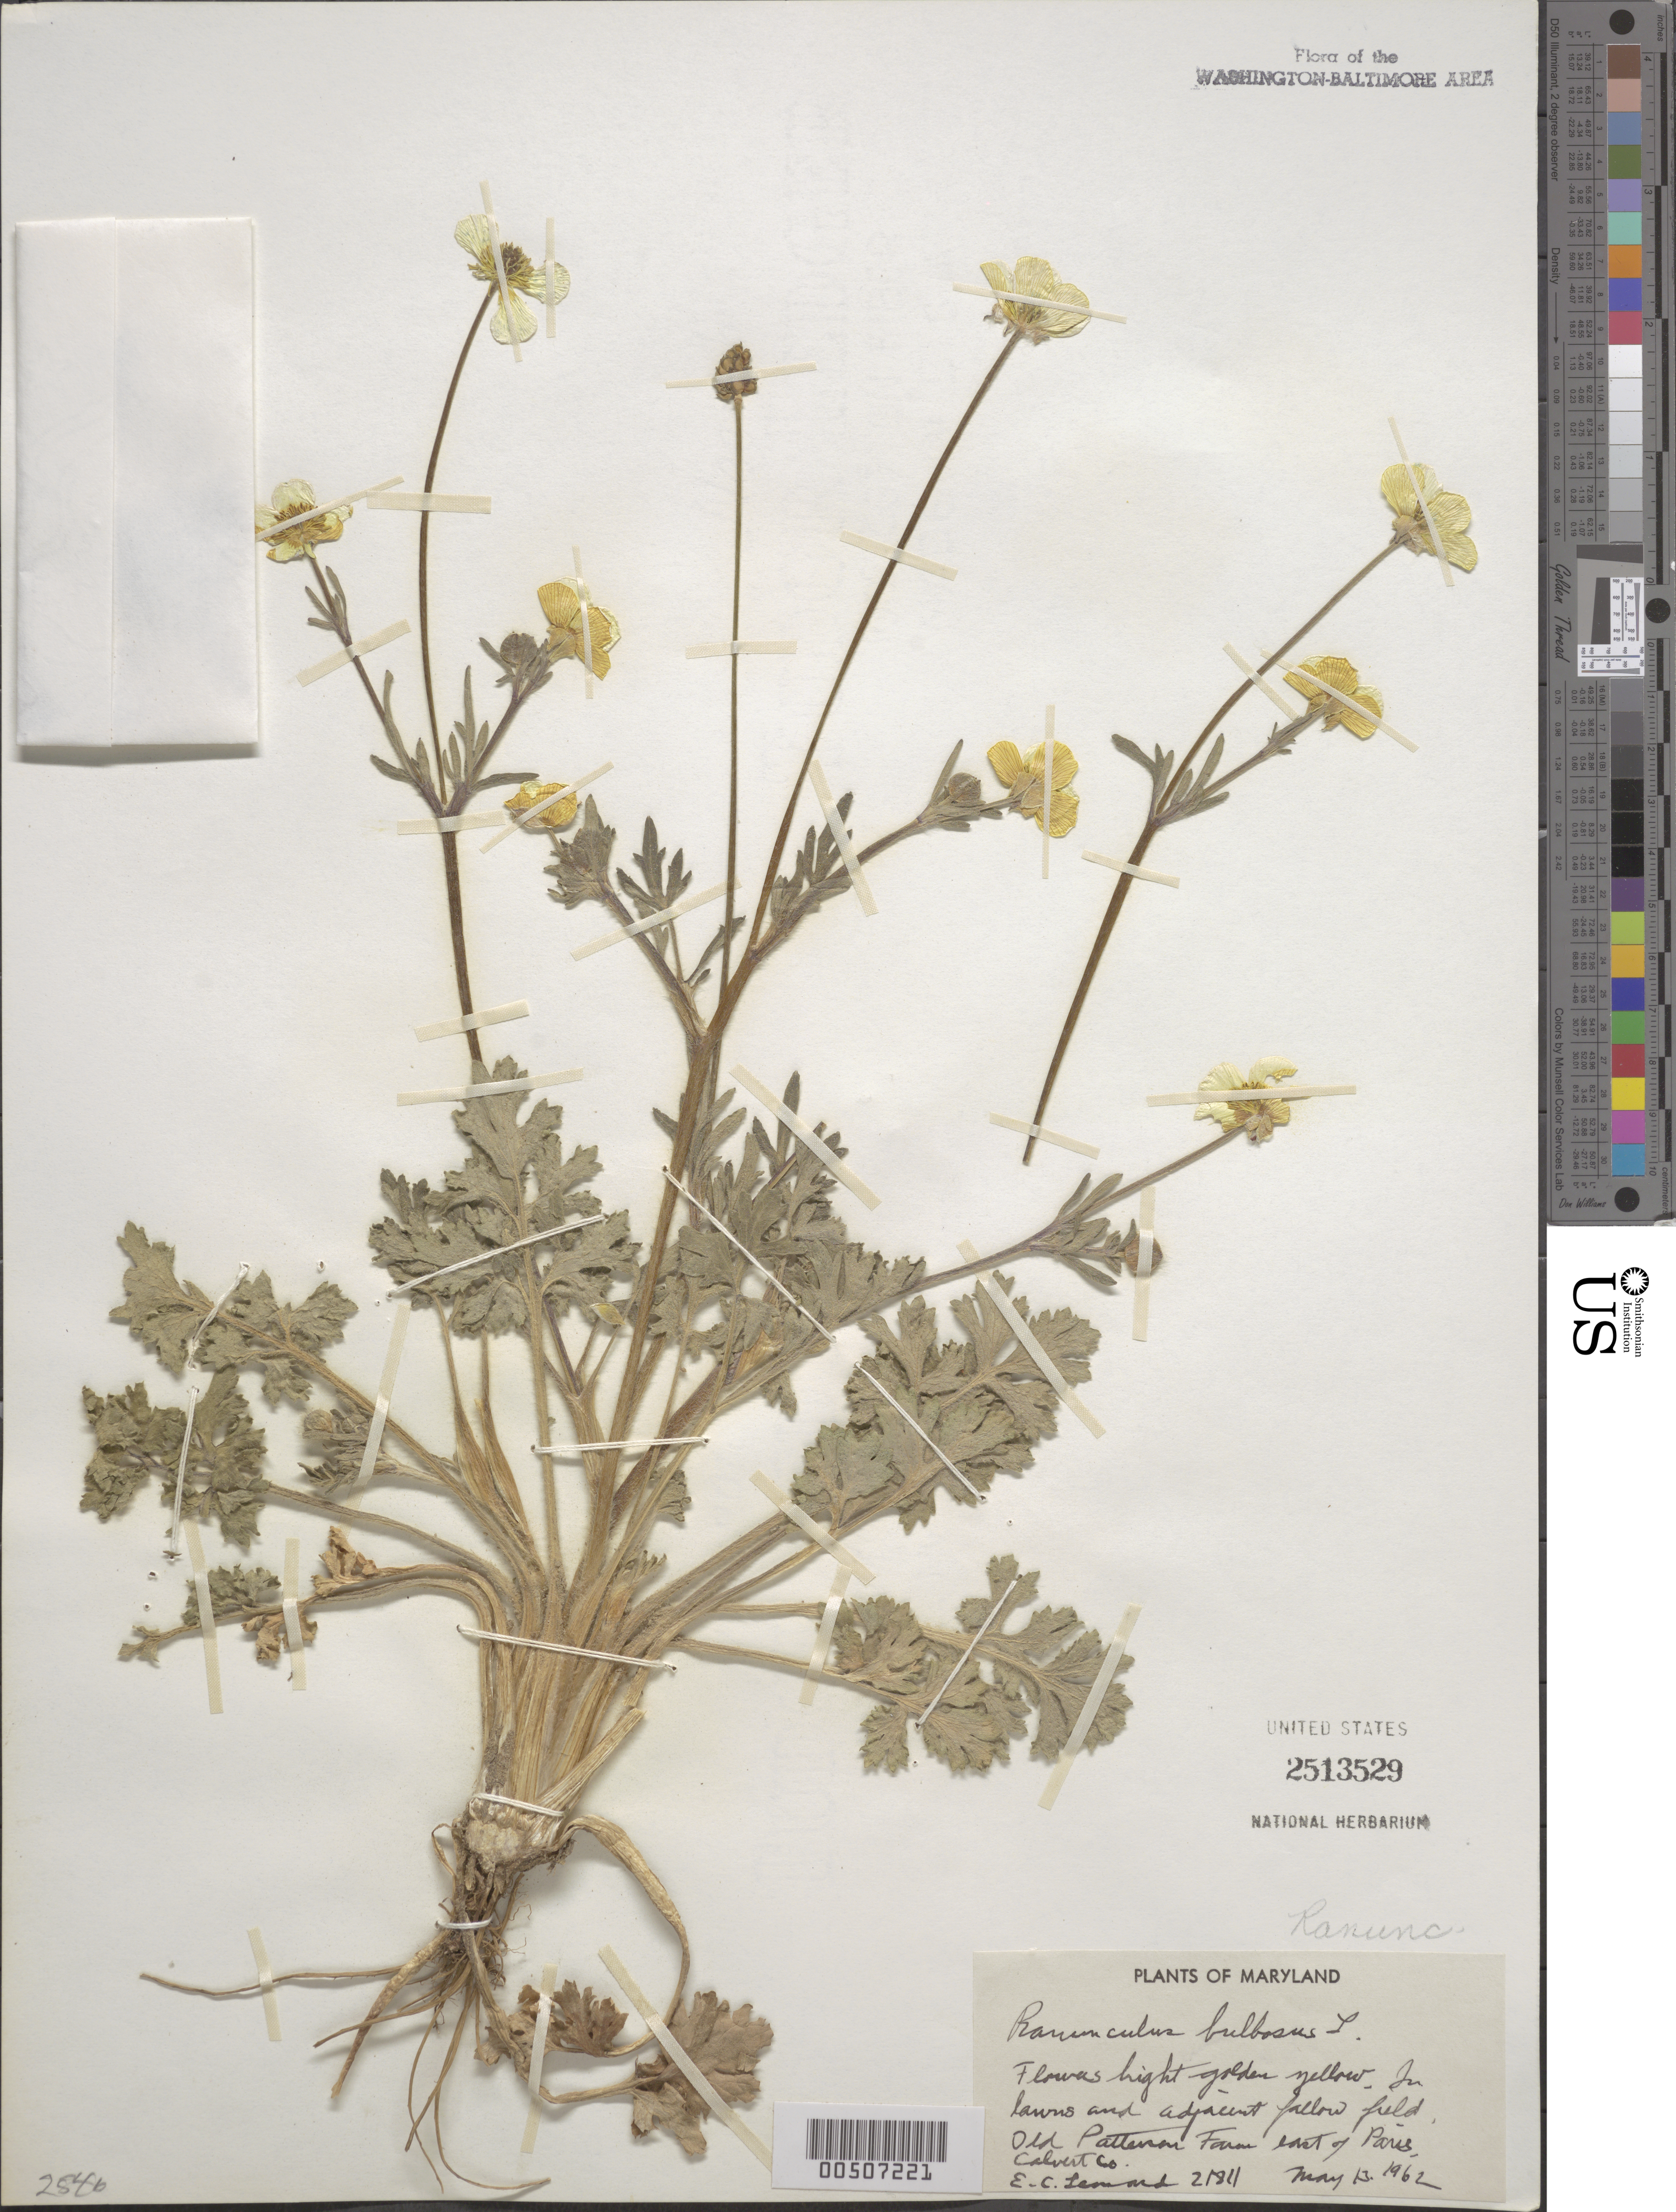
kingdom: Plantae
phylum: Tracheophyta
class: Magnoliopsida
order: Ranunculales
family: Ranunculaceae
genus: Ranunculus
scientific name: Ranunculus bulbosus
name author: L.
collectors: E. C. Leonard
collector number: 2184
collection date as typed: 13 May 1962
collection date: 1962-05-13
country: United States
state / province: Maryland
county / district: Calvert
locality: Old Patterson Farm, E of Paris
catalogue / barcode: US 2513529